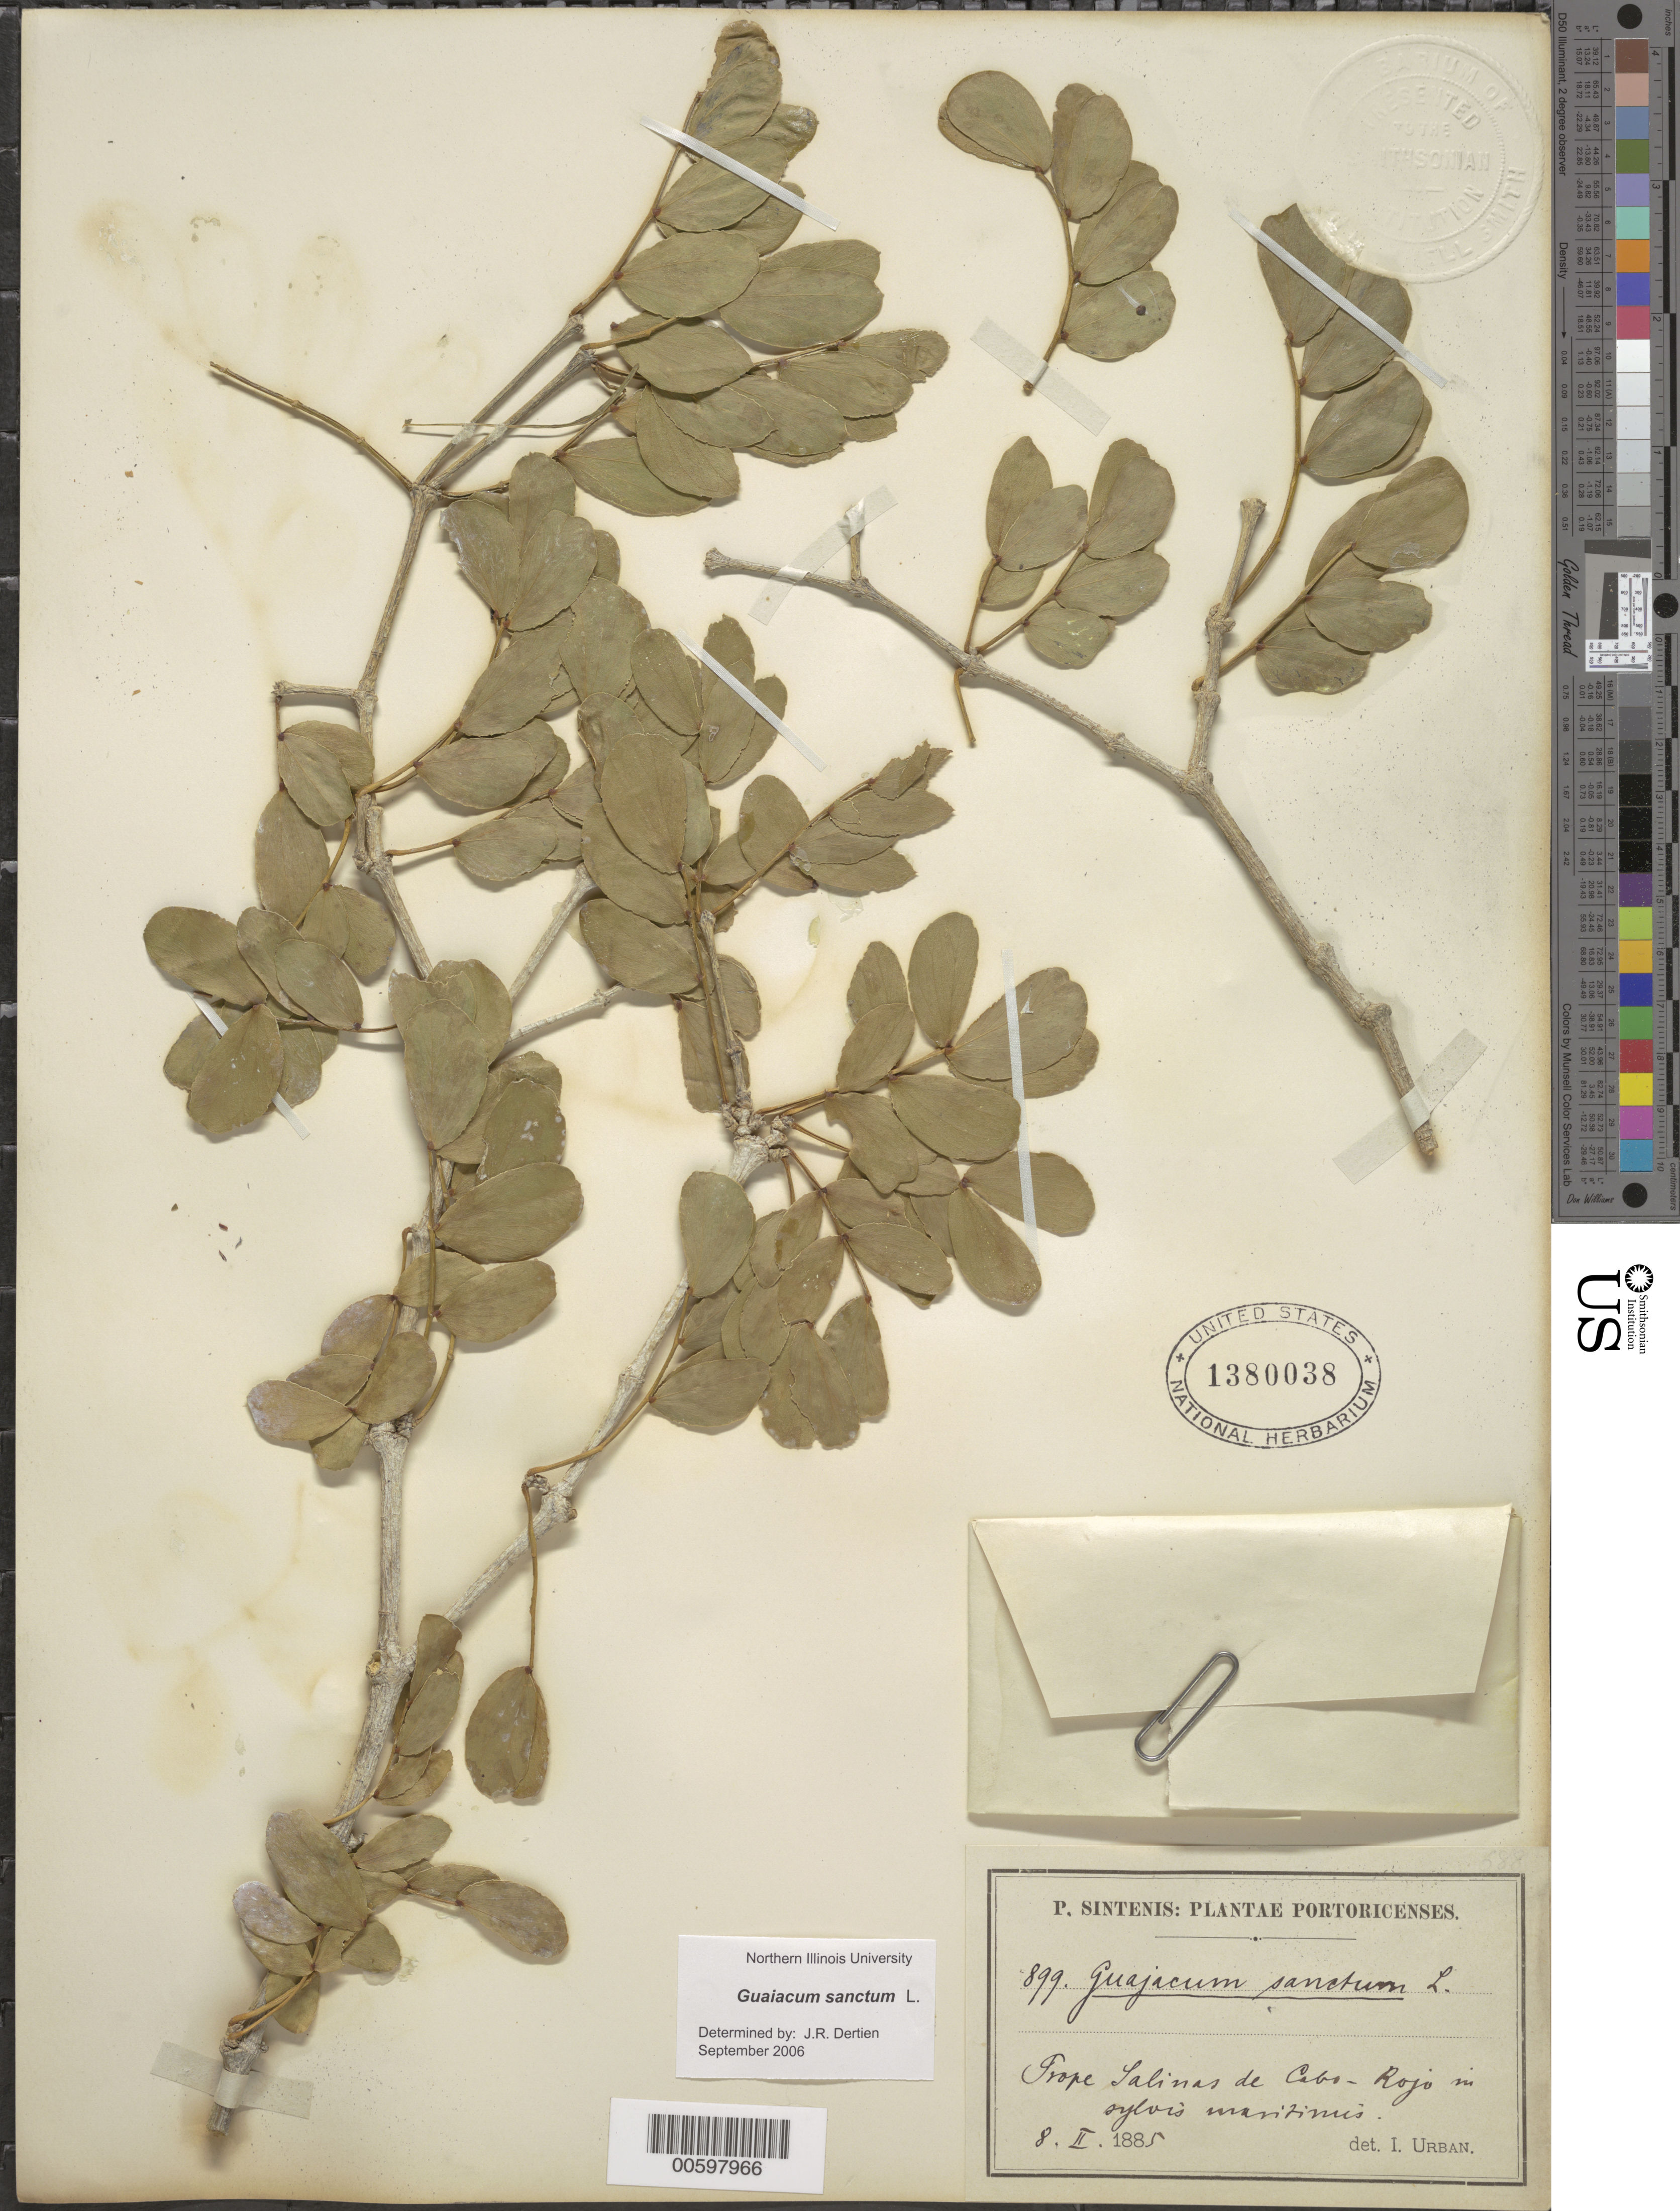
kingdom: Plantae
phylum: Tracheophyta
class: Magnoliopsida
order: Zygophyllales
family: Zygophyllaceae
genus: Guaiacum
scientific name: Guaiacum sanctum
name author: L.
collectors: P. Sintenis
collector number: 899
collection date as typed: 08 Feb 1885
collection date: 1885-02-08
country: Puerto Rico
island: Greater Antilles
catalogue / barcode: US 1380038